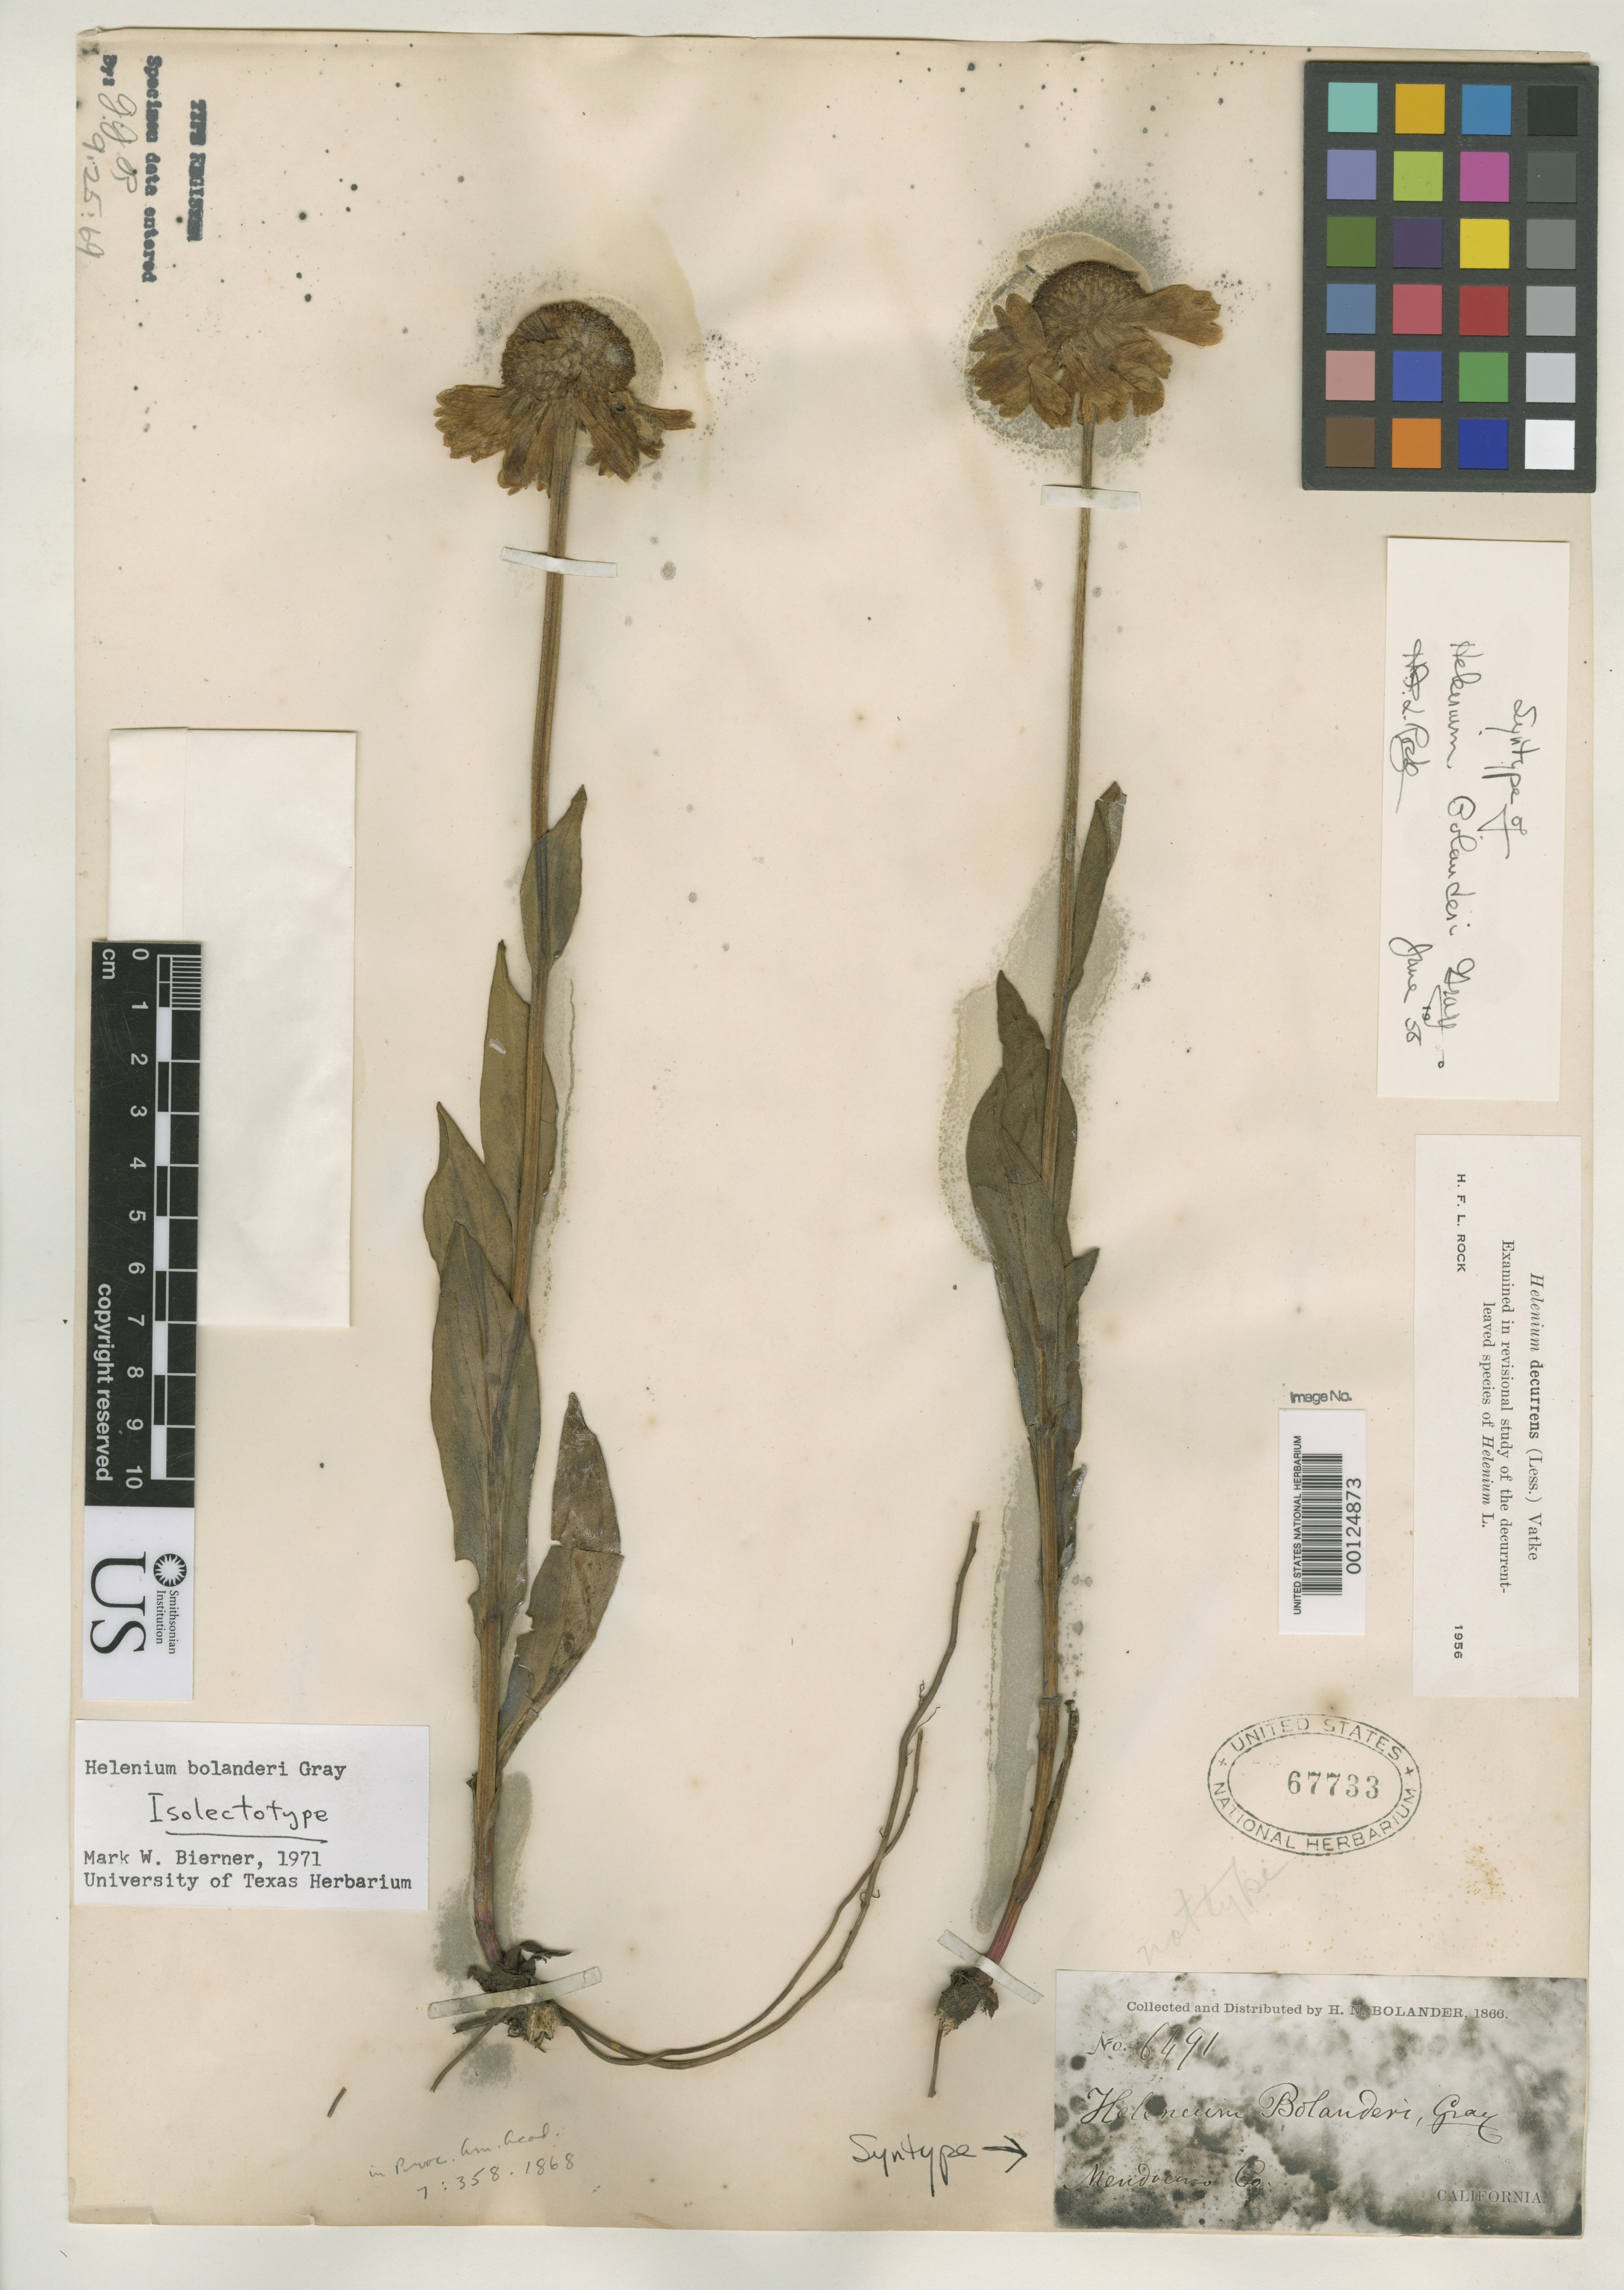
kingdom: Plantae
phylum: Tracheophyta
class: Magnoliopsida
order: Asterales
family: Asteraceae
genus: Helenium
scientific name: Helenium bolanderi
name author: A. Gray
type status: Syntype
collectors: H. Bolander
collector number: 6491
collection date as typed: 1866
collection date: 1866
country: United States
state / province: California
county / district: Mendocino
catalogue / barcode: US 67733